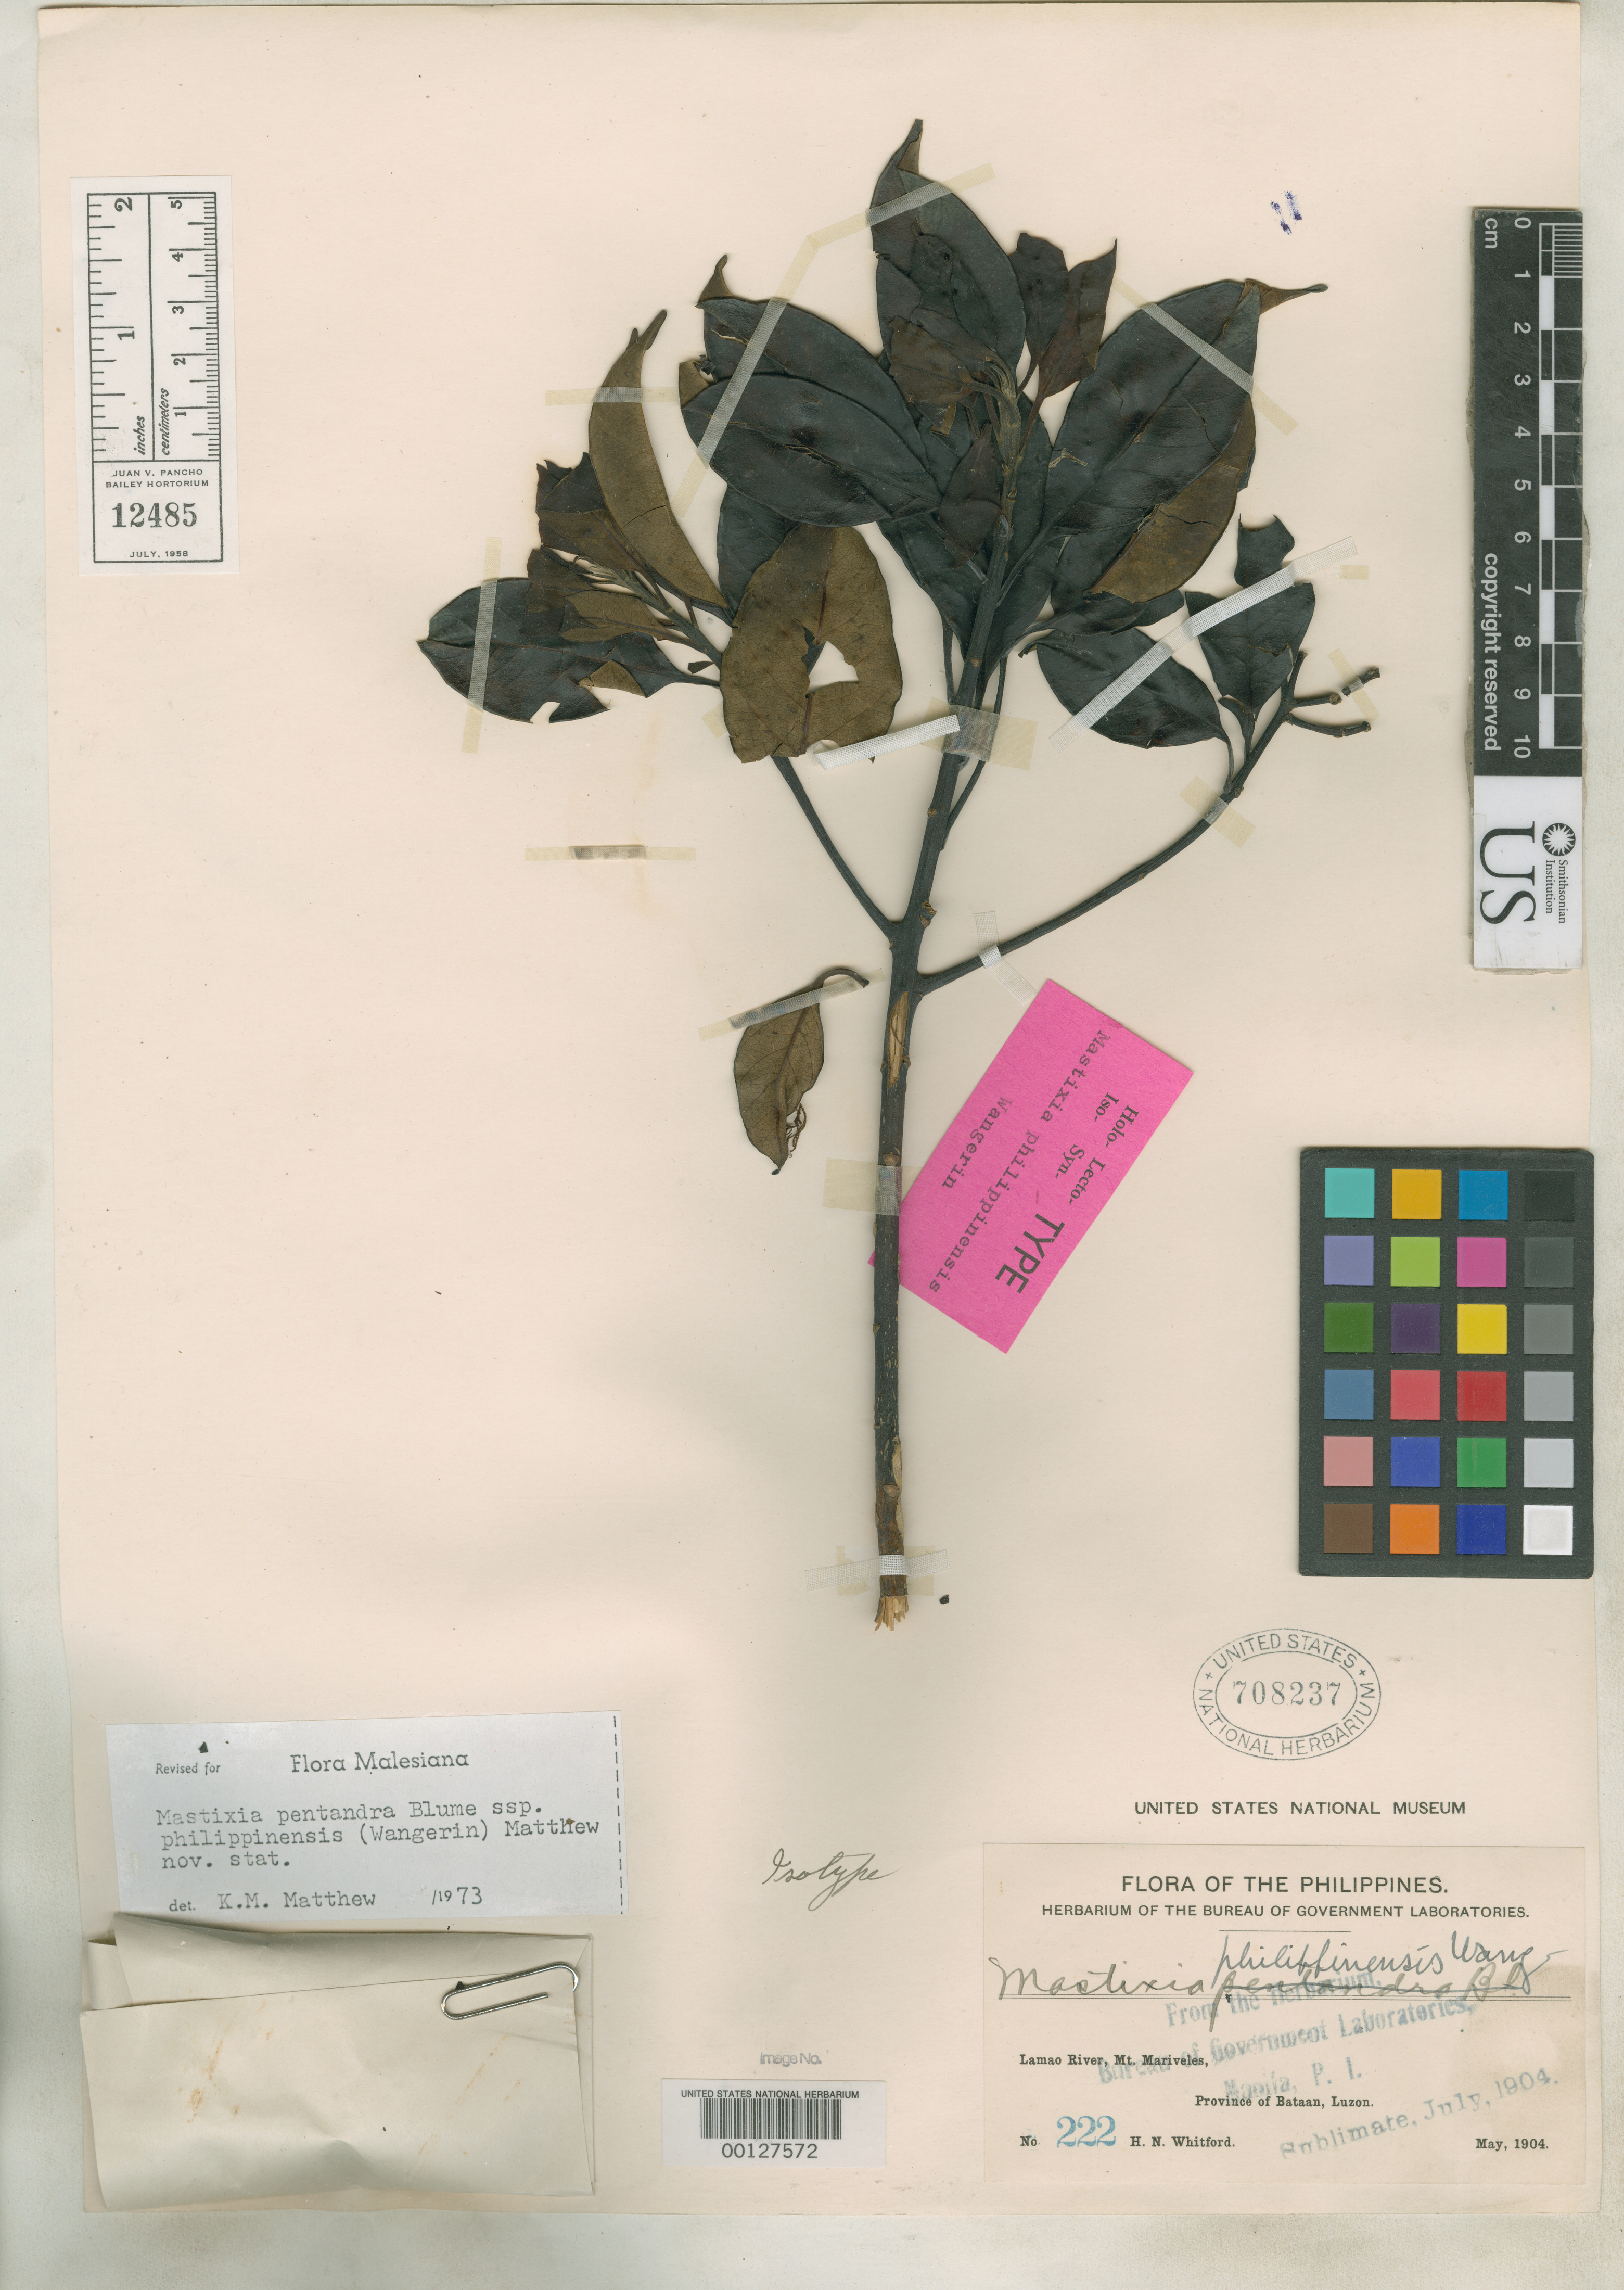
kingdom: Plantae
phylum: Tracheophyta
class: Magnoliopsida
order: Cornales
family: Nyssaceae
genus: Mastixia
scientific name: Mastixia philippinensis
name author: Wangerin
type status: Isotype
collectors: H. N. Whitford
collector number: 222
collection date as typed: May 1904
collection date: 1904-05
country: Philippines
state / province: Central Luzon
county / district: Bataan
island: Luzon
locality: Lamao River, Mt Mariveles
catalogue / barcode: US 708237